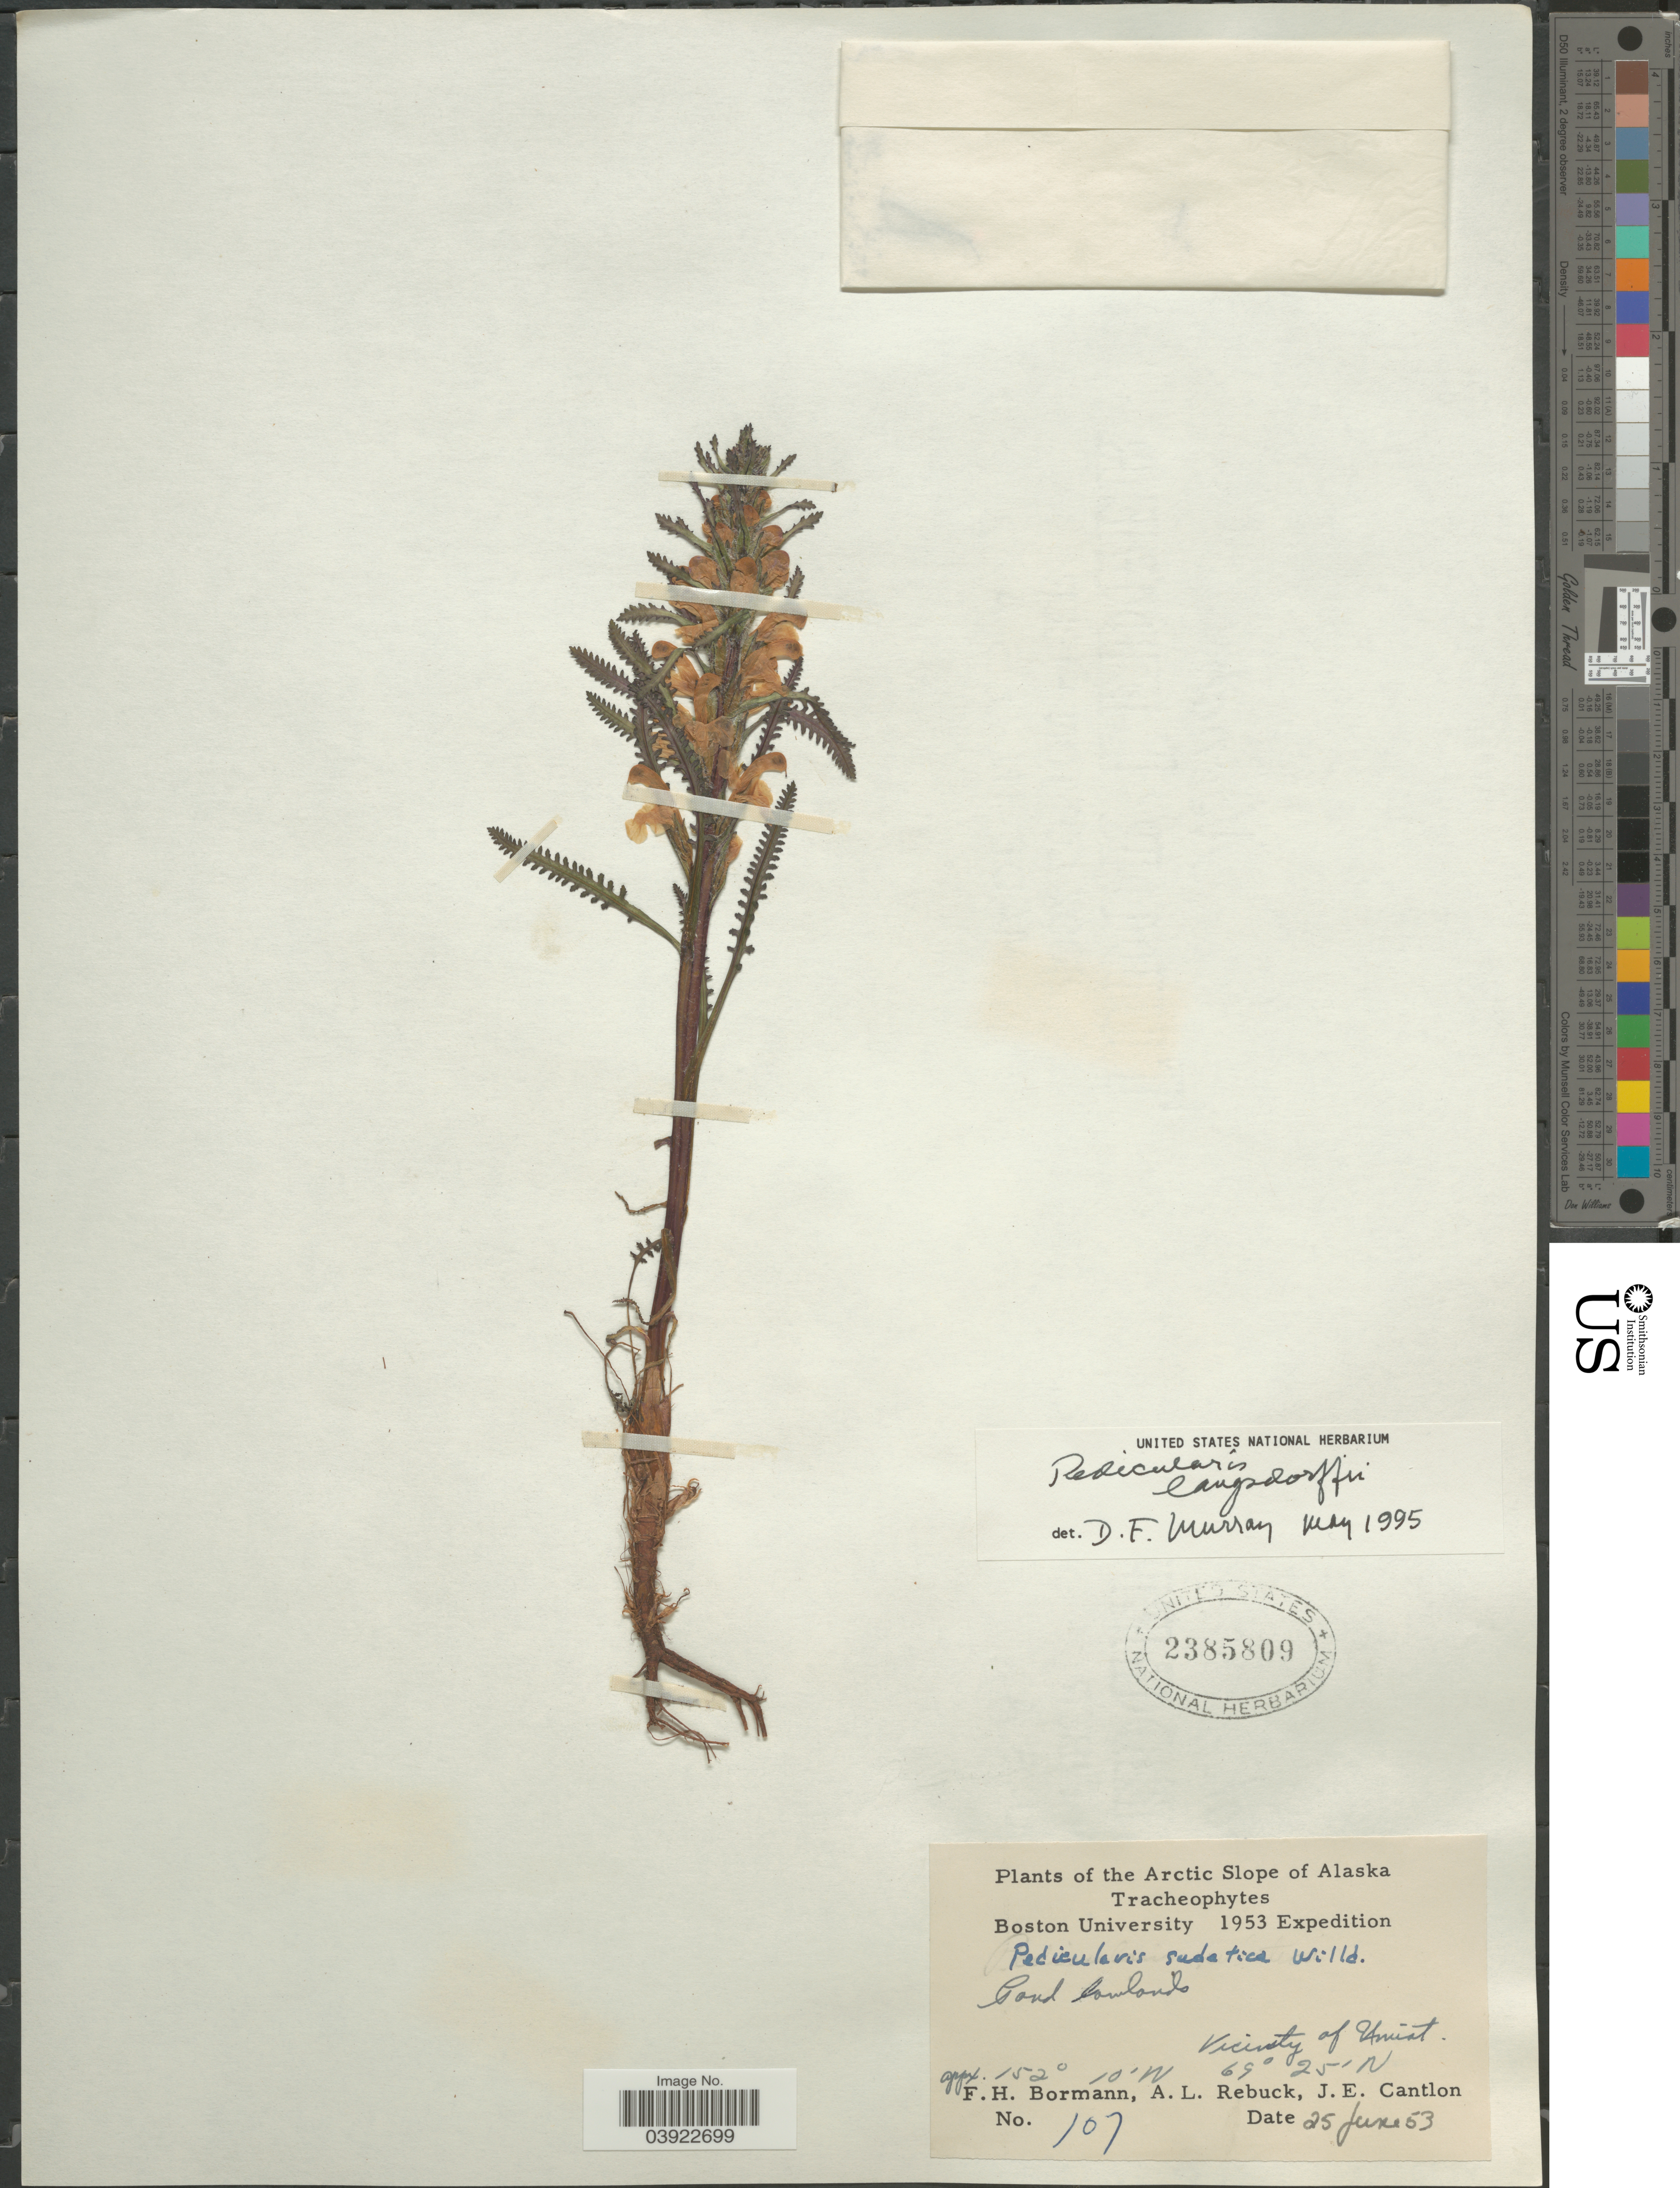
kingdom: Plantae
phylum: Tracheophyta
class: Magnoliopsida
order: Lamiales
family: Orobanchaceae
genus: Pedicularis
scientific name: Pedicularis langsdorffii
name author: Fisch. ex Steven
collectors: F. Bormann, A. Rebuck & J. Cantlon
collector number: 107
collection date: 1953-06-25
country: United States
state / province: Alaska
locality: Arctic Slope of Alaska. Pond lowlands. Vicinity of Umiat.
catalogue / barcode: US 2385809